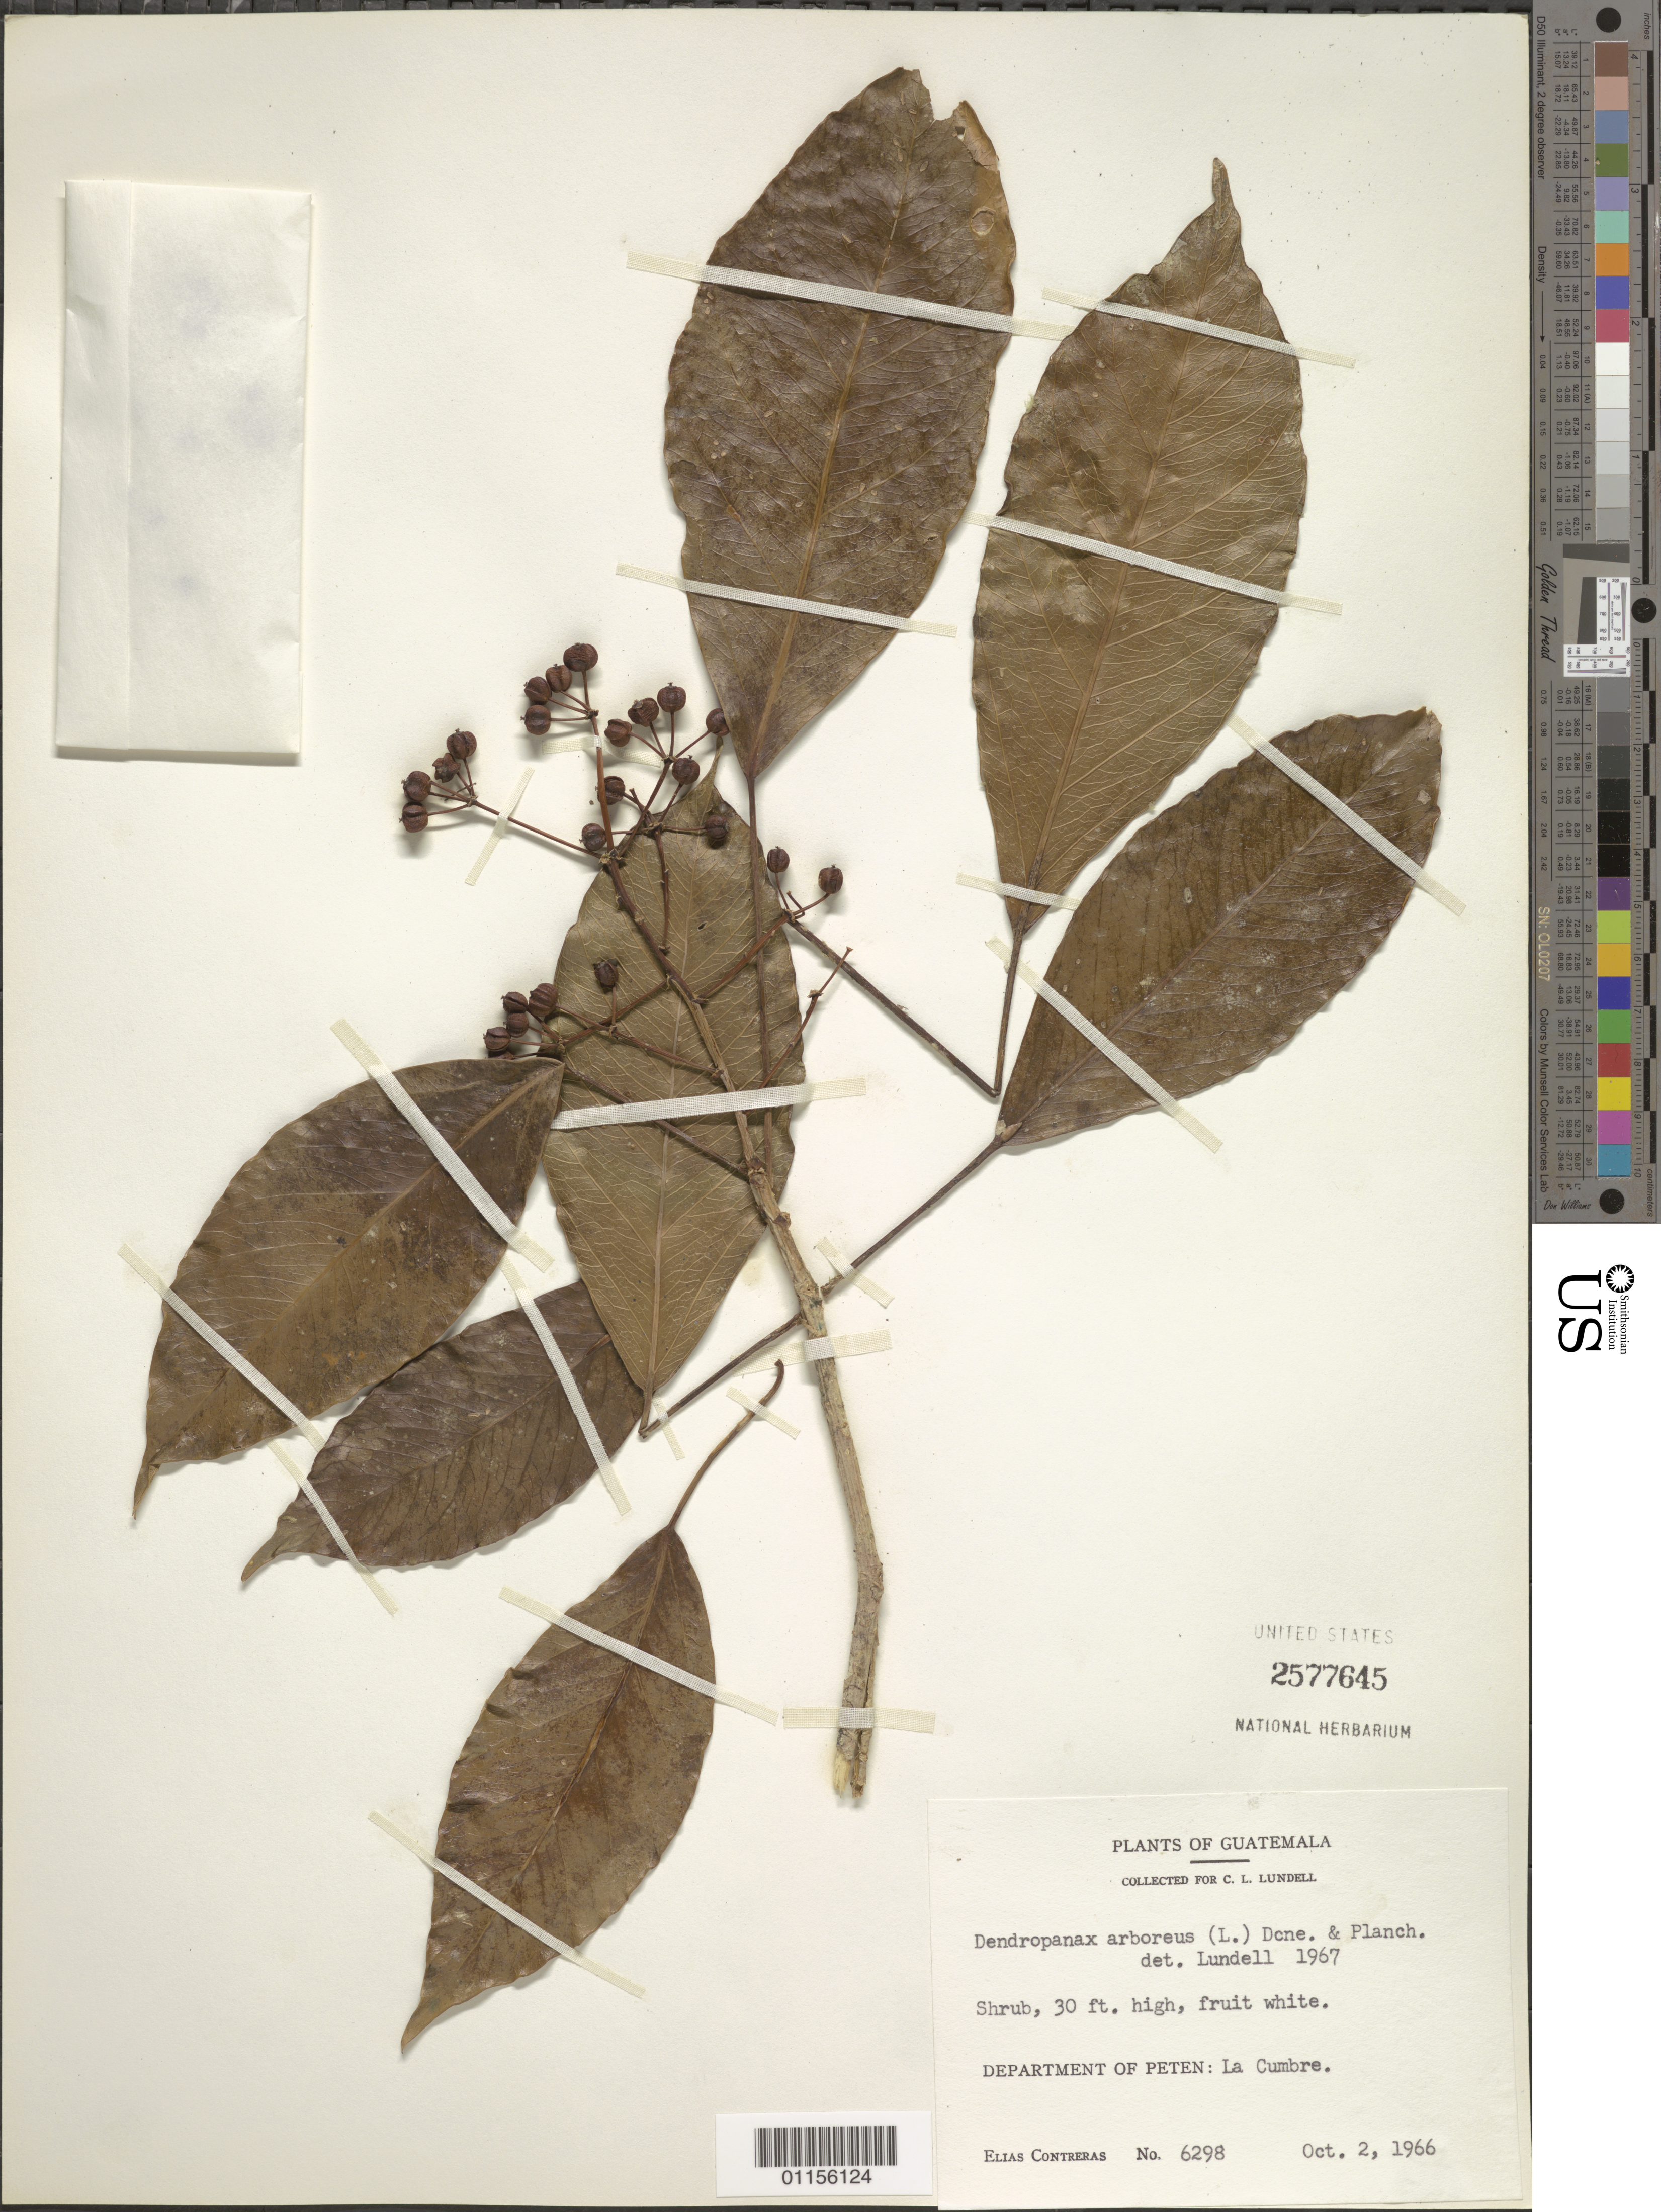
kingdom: Plantae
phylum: Tracheophyta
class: Magnoliopsida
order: Apiales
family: Araliaceae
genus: Dendropanax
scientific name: Dendropanax arboreus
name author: (L.) Decne. & Planch.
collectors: E. Contreras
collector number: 6298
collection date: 1966-10-02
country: Guatemala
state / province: El Petén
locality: La Cumbre.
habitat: Shrub.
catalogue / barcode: US 2577645